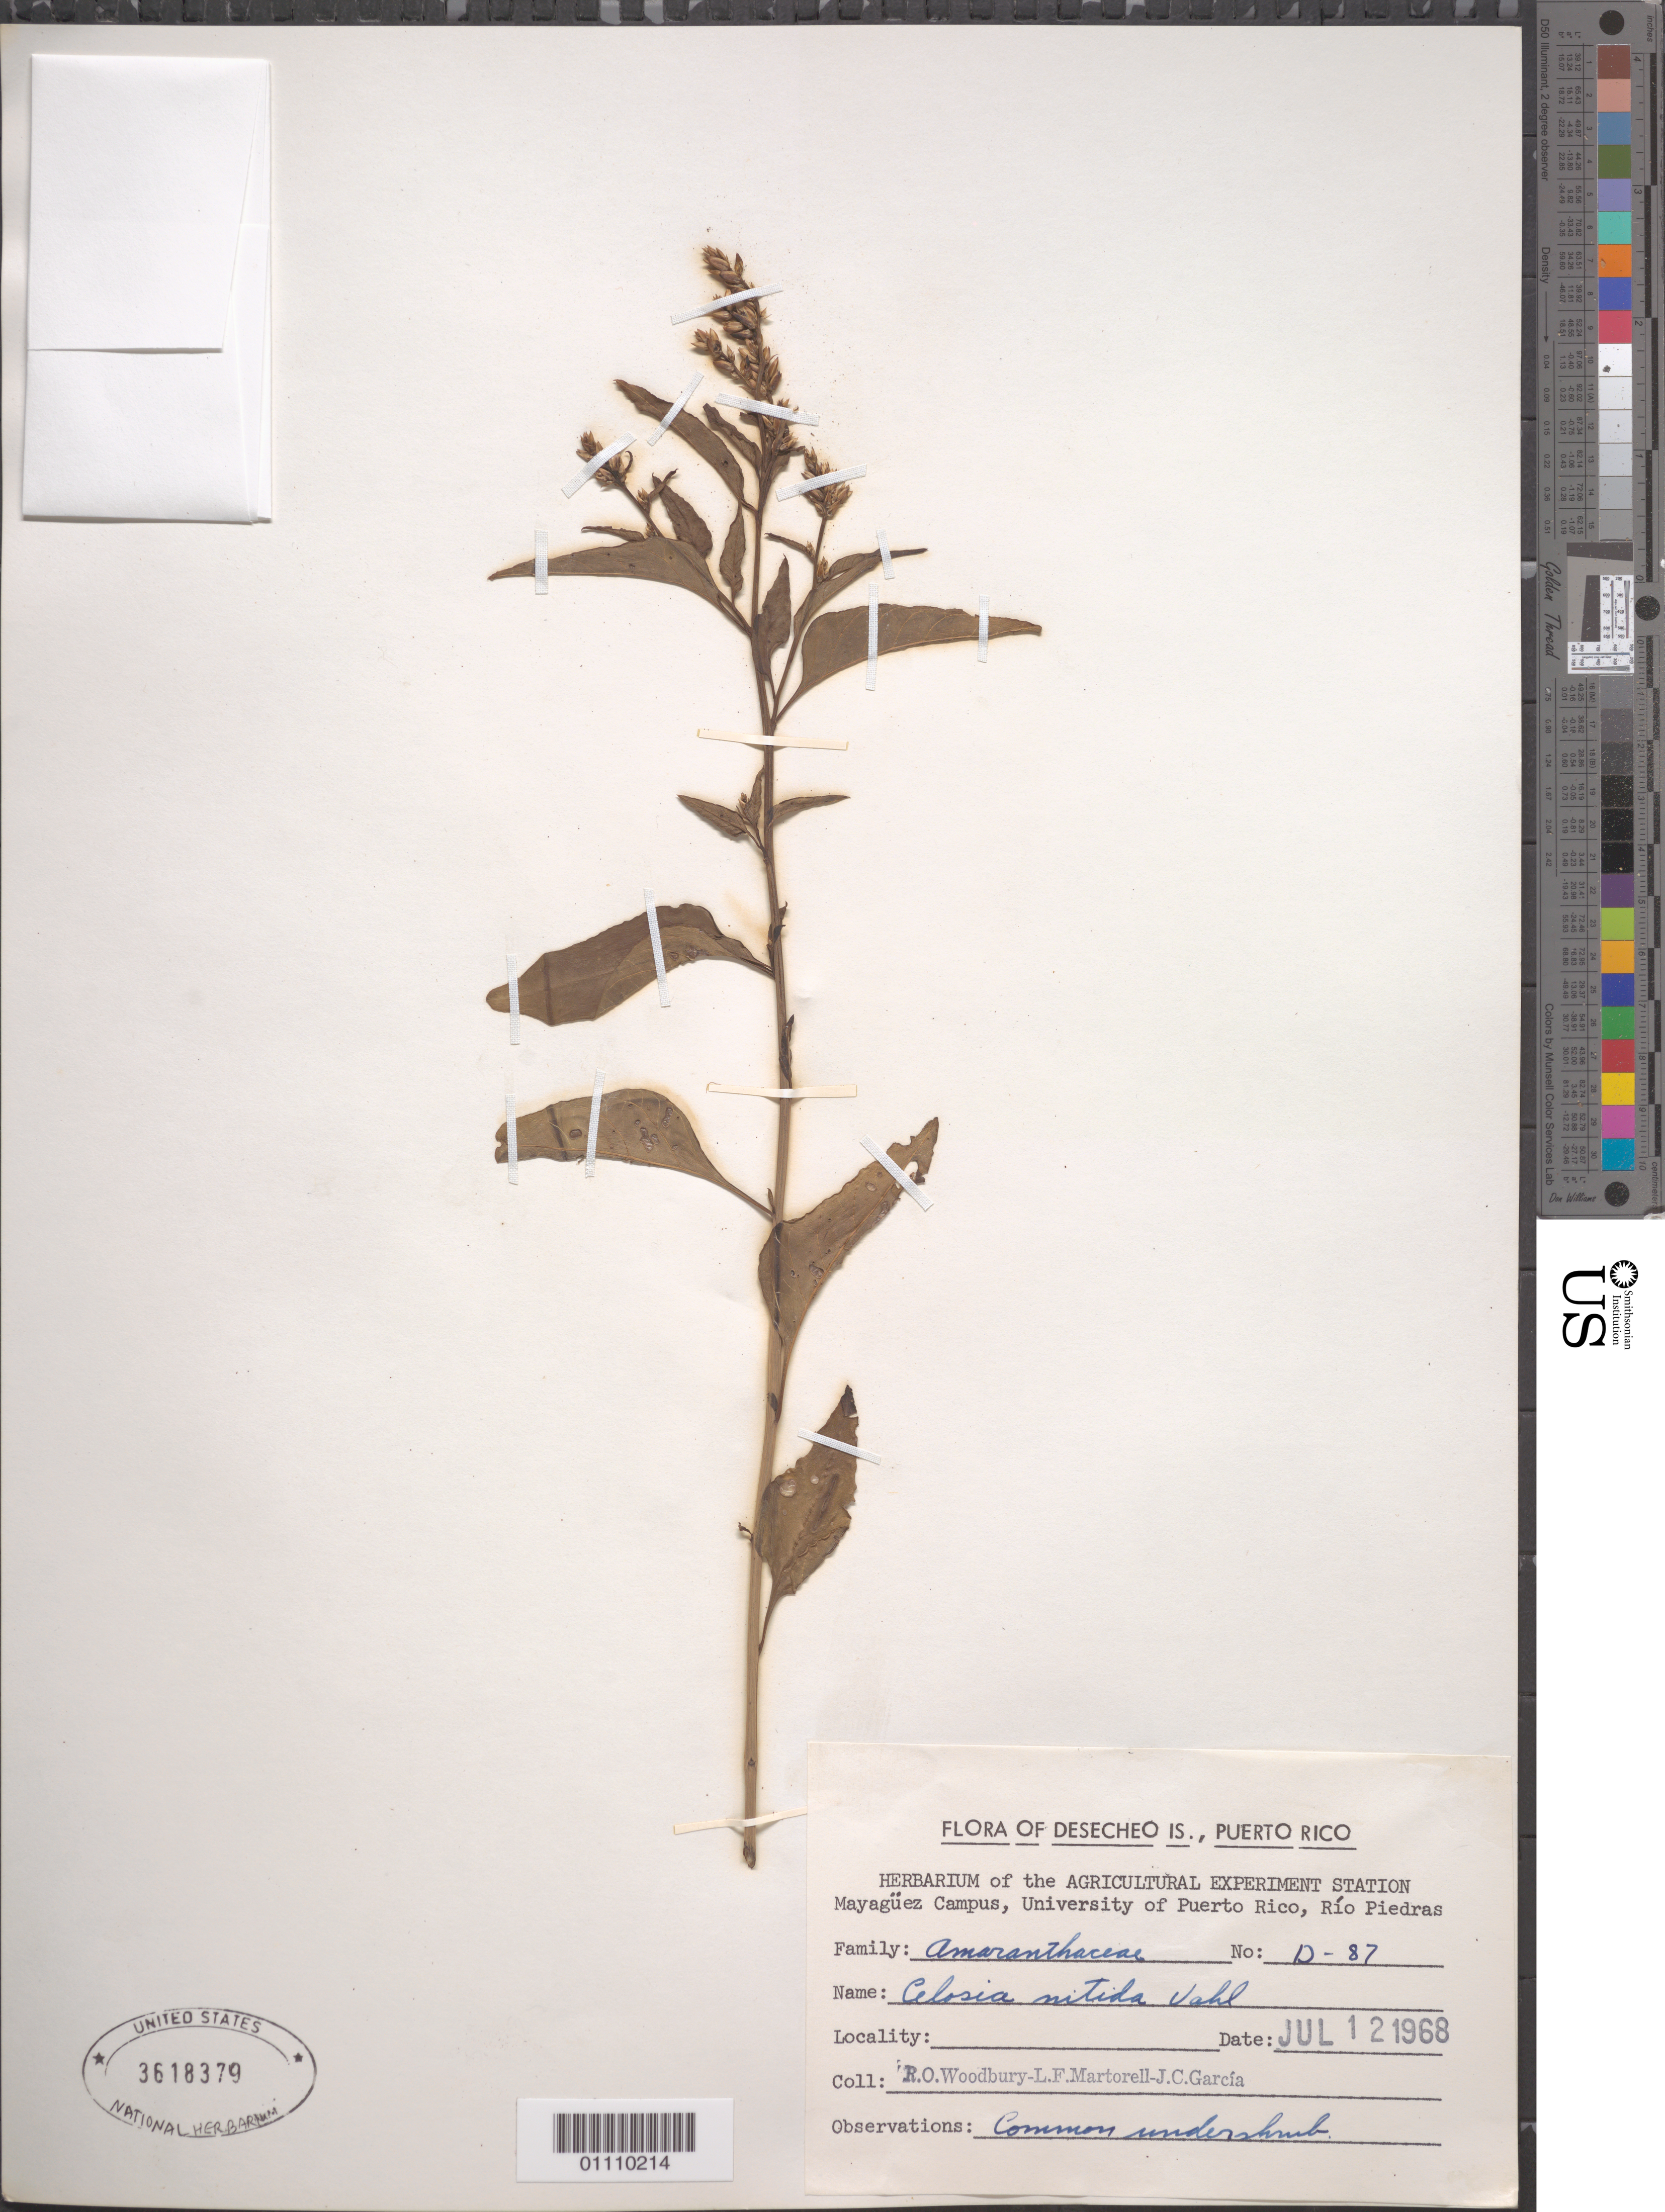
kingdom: Plantae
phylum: Tracheophyta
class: Magnoliopsida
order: Caryophyllales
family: Amaranthaceae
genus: Celosia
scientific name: Celosia nitida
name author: Vahl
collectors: R. O. Woodbury, L. Martorell & J. García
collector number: D-87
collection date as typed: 12 Jul 1968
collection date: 1968-07-12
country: Puerto Rico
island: Desecheo I.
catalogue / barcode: US 3618379